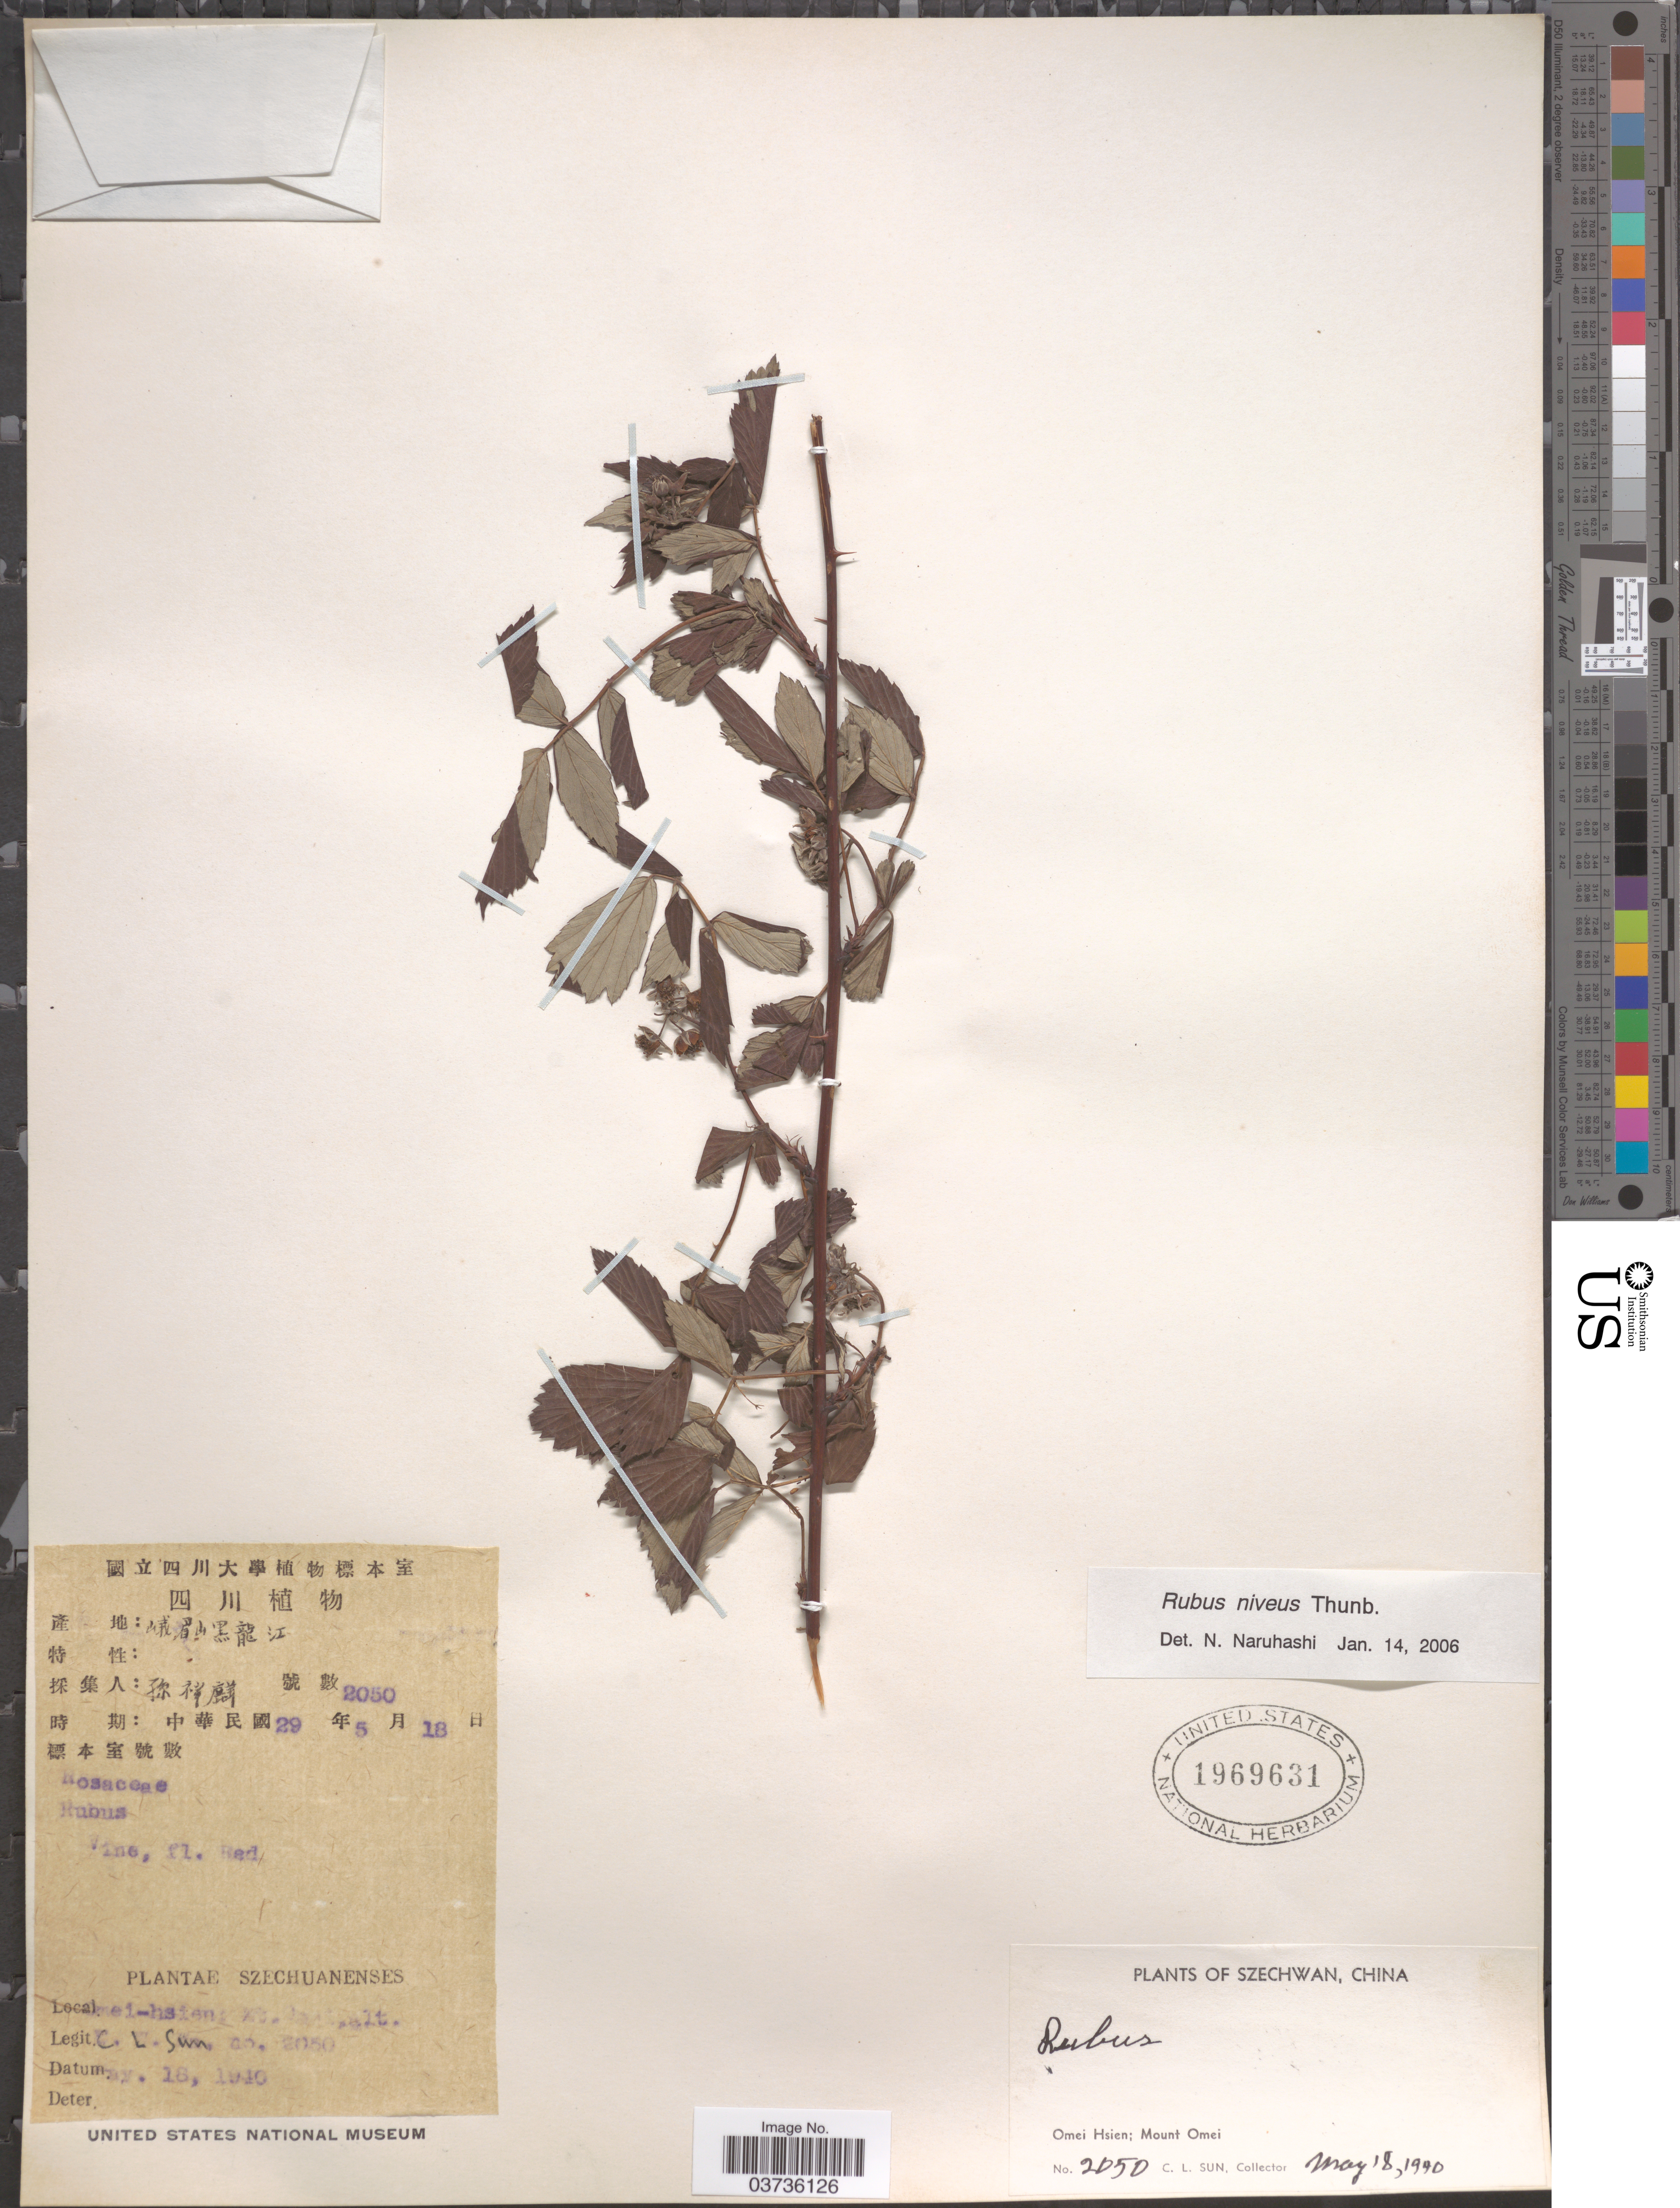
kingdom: Plantae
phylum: Tracheophyta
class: Magnoliopsida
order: Rosales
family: Rosaceae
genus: Rubus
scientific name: Rubus niveus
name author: Thunb.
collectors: C. Sun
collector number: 2050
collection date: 1940-05-18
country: China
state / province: Sichuan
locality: Szechwan. Omei Hsien; Mount Omei.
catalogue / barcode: US 1969631